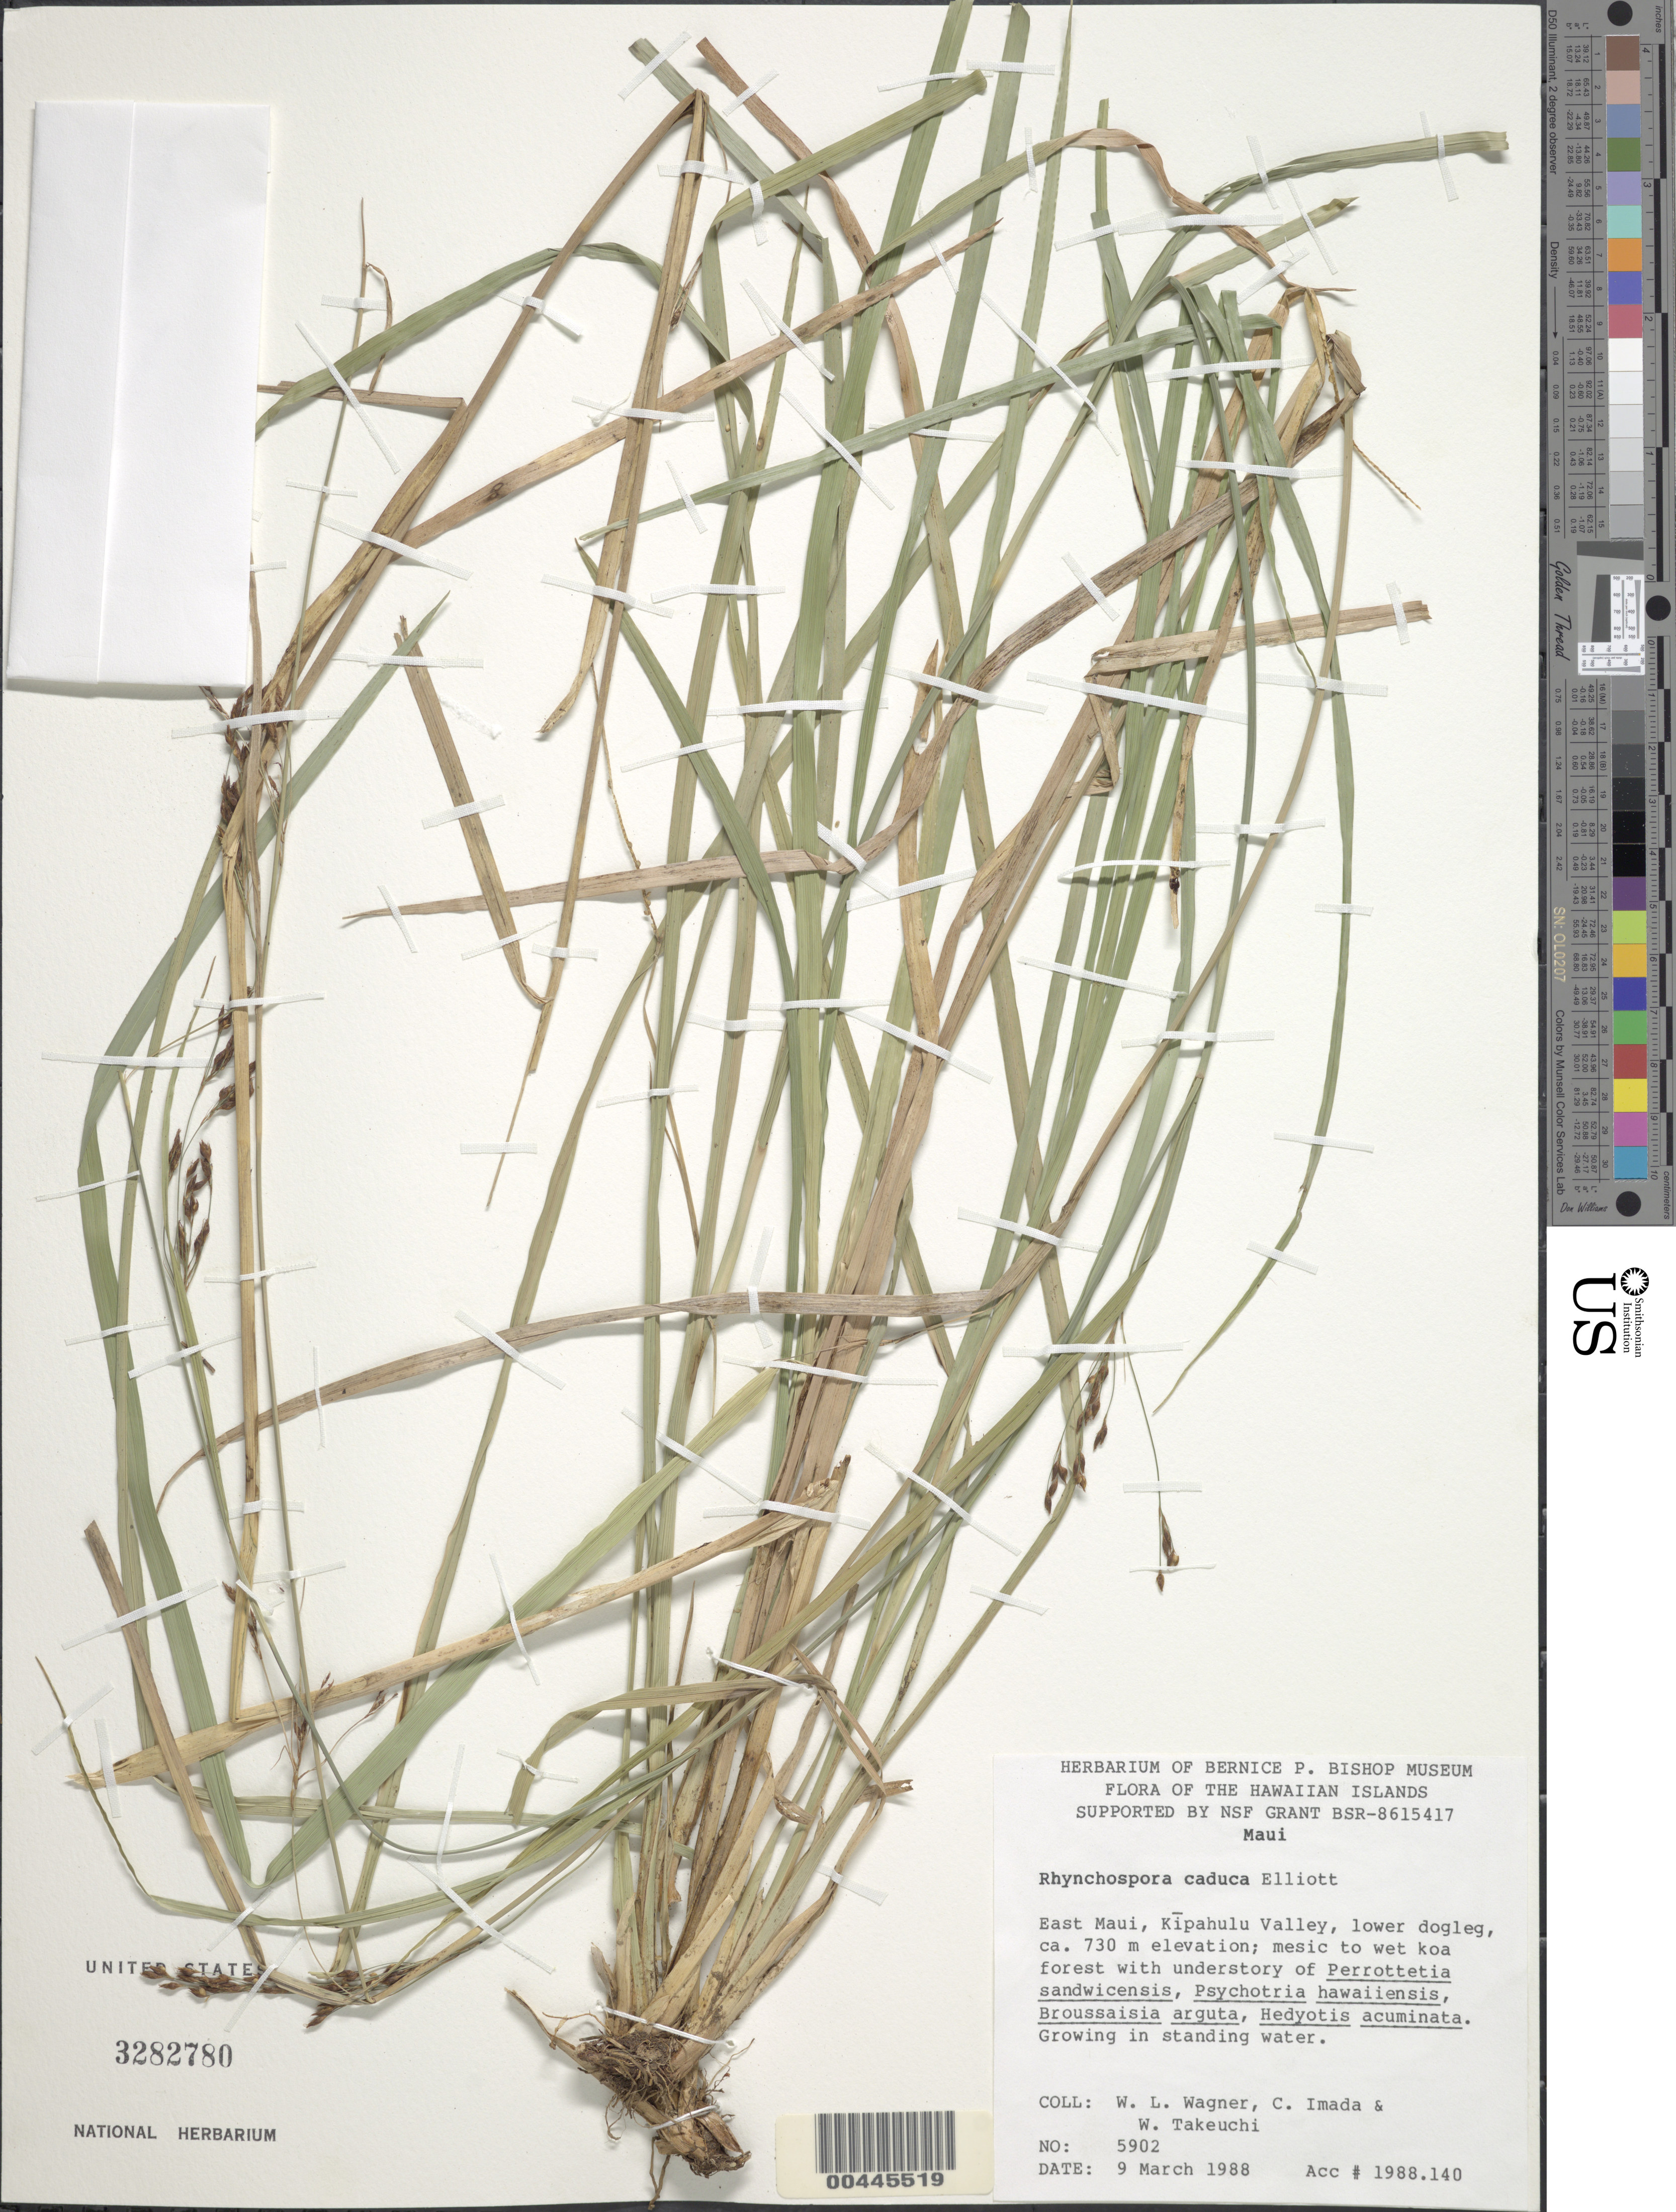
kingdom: Plantae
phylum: Tracheophyta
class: Liliopsida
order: Poales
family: Cyperaceae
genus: Rhynchospora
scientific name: Rhynchospora caduca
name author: Elliott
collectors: W. L. Wagner, C. Imada & W. N. Takeuchi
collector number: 5902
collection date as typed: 9 Mar 1988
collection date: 1988-03-09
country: United States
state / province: Hawaii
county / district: Maui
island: Maui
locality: E Maui, Kipahulu Valley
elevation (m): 730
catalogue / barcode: US 3282780